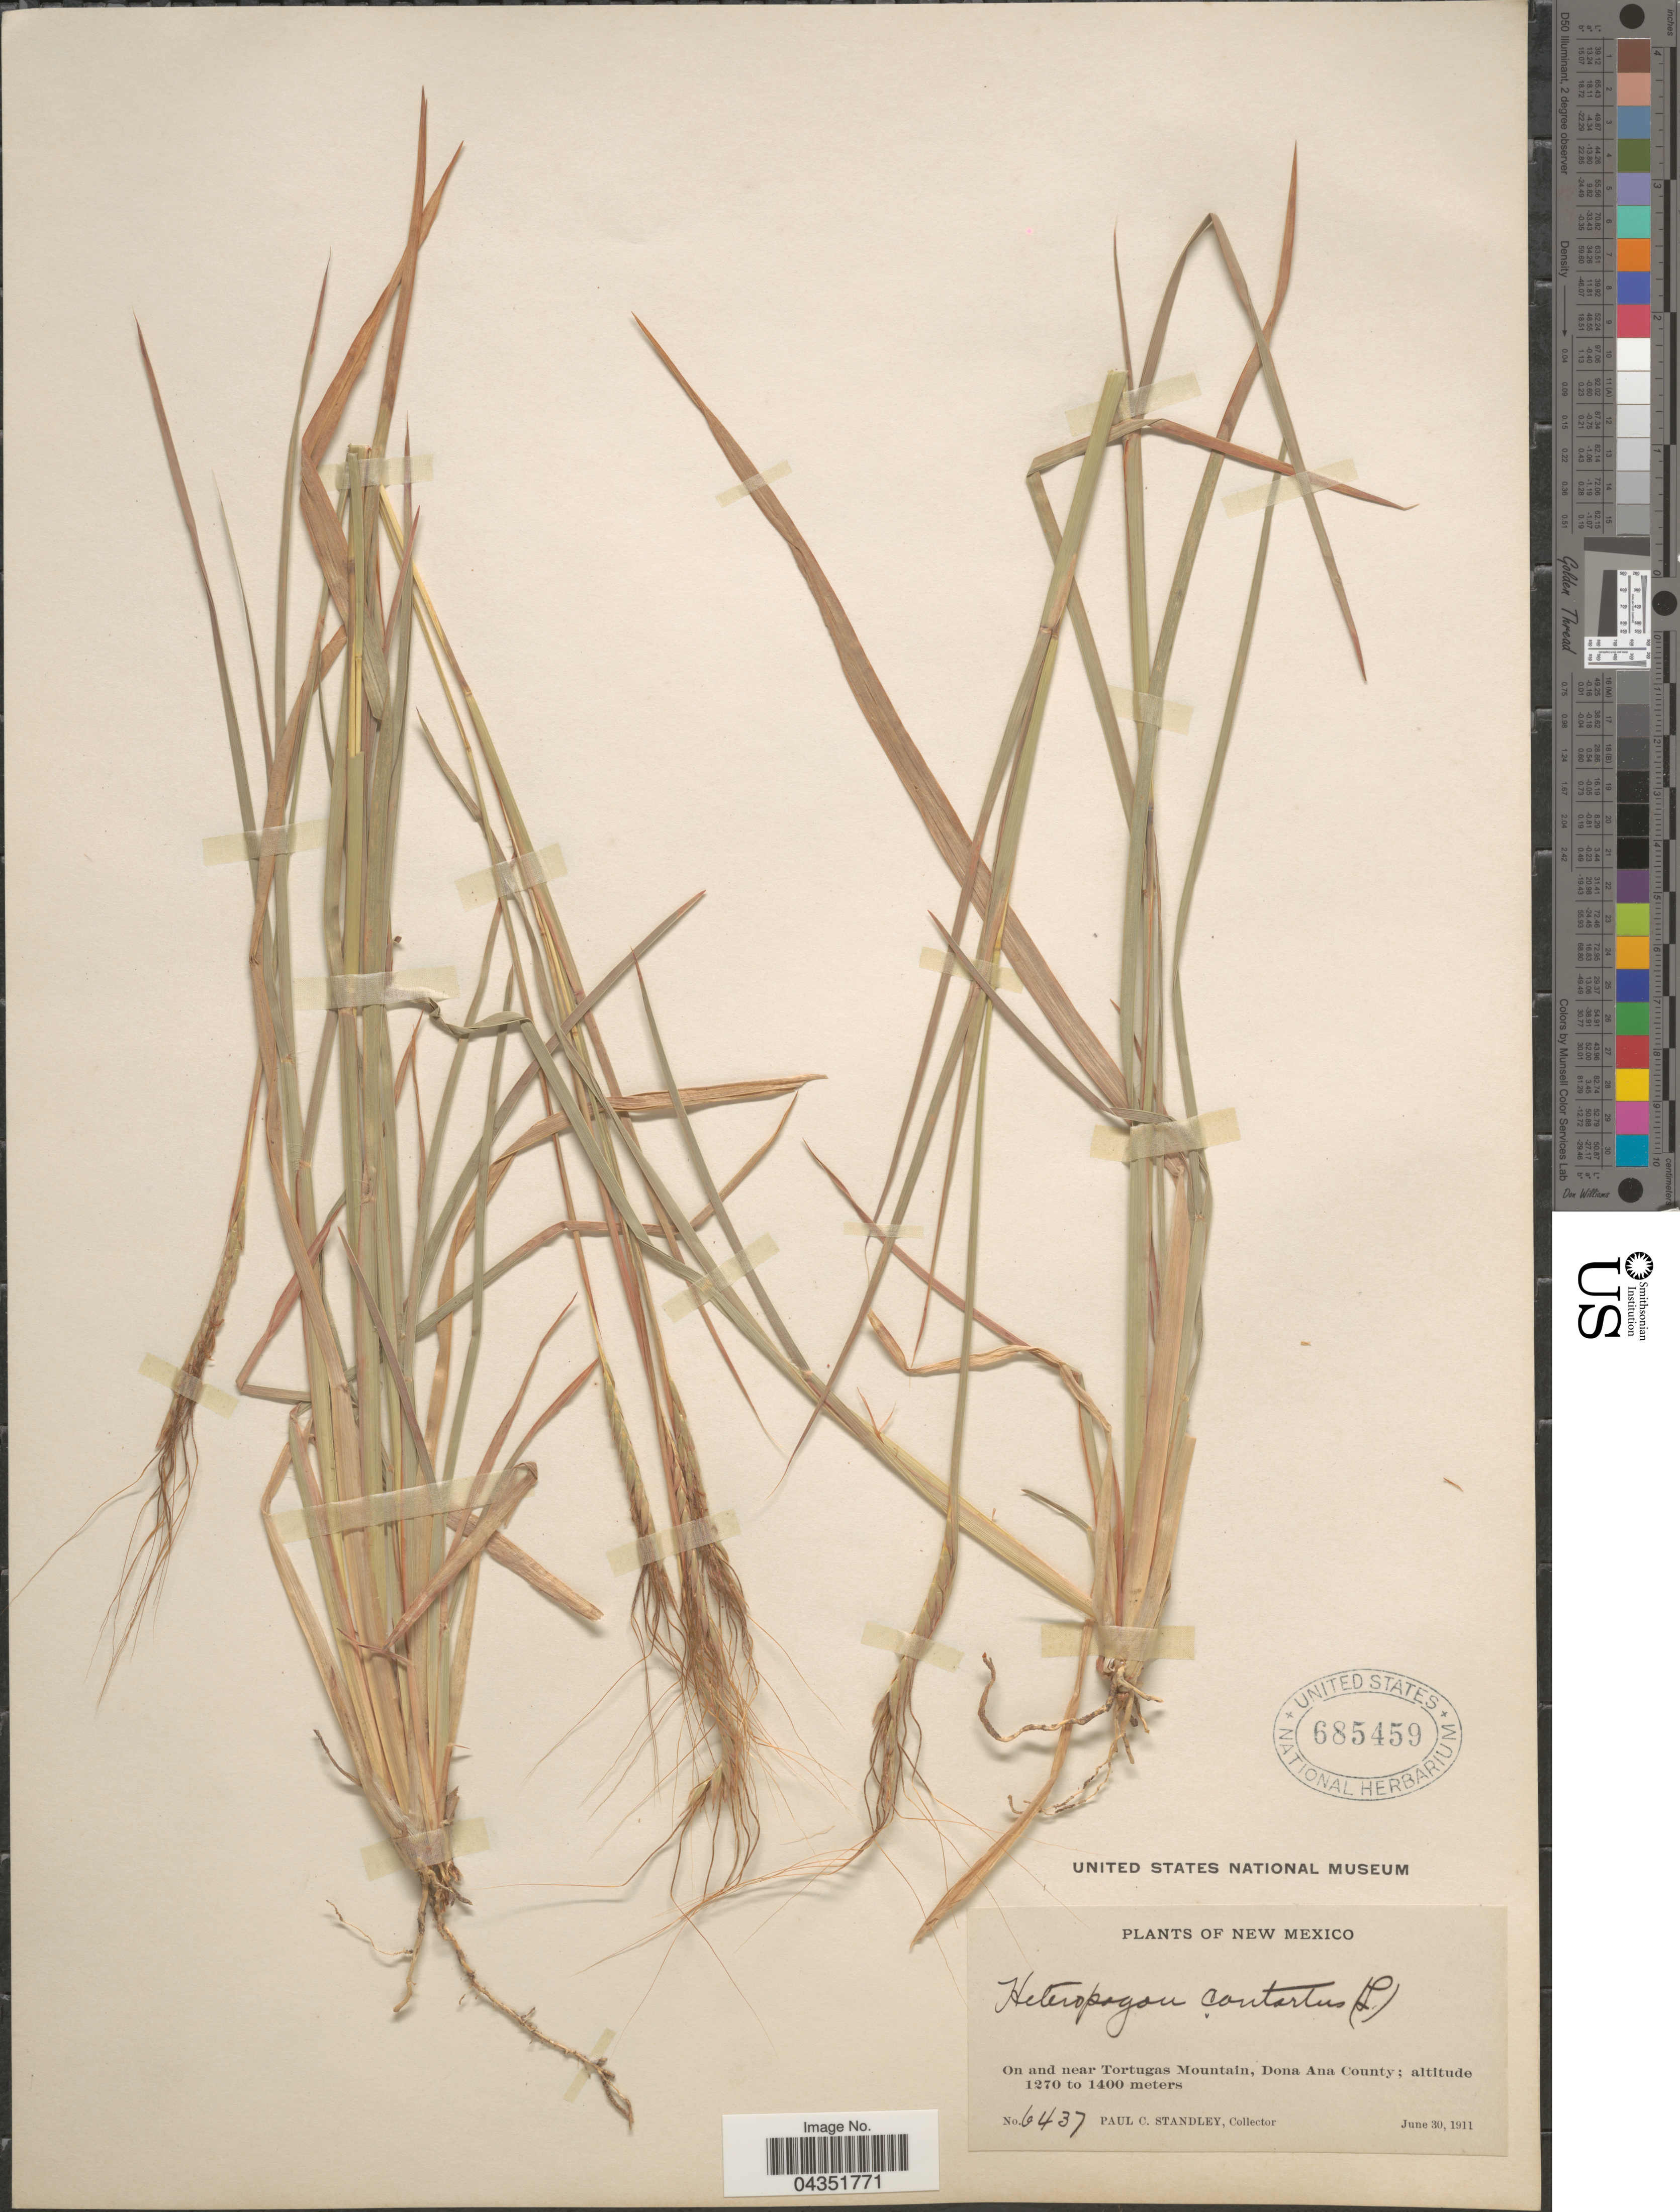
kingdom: Plantae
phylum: Tracheophyta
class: Liliopsida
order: Poales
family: Poaceae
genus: Heteropogon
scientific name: Heteropogon contortus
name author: (L.) P. Beauv. ex Roem. & Schult.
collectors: P. C. Standley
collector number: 6437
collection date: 1911-06-30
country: United States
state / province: New Mexico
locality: On and near Tortugas Mountain, Dona Ana County.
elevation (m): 1270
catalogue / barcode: US 685459